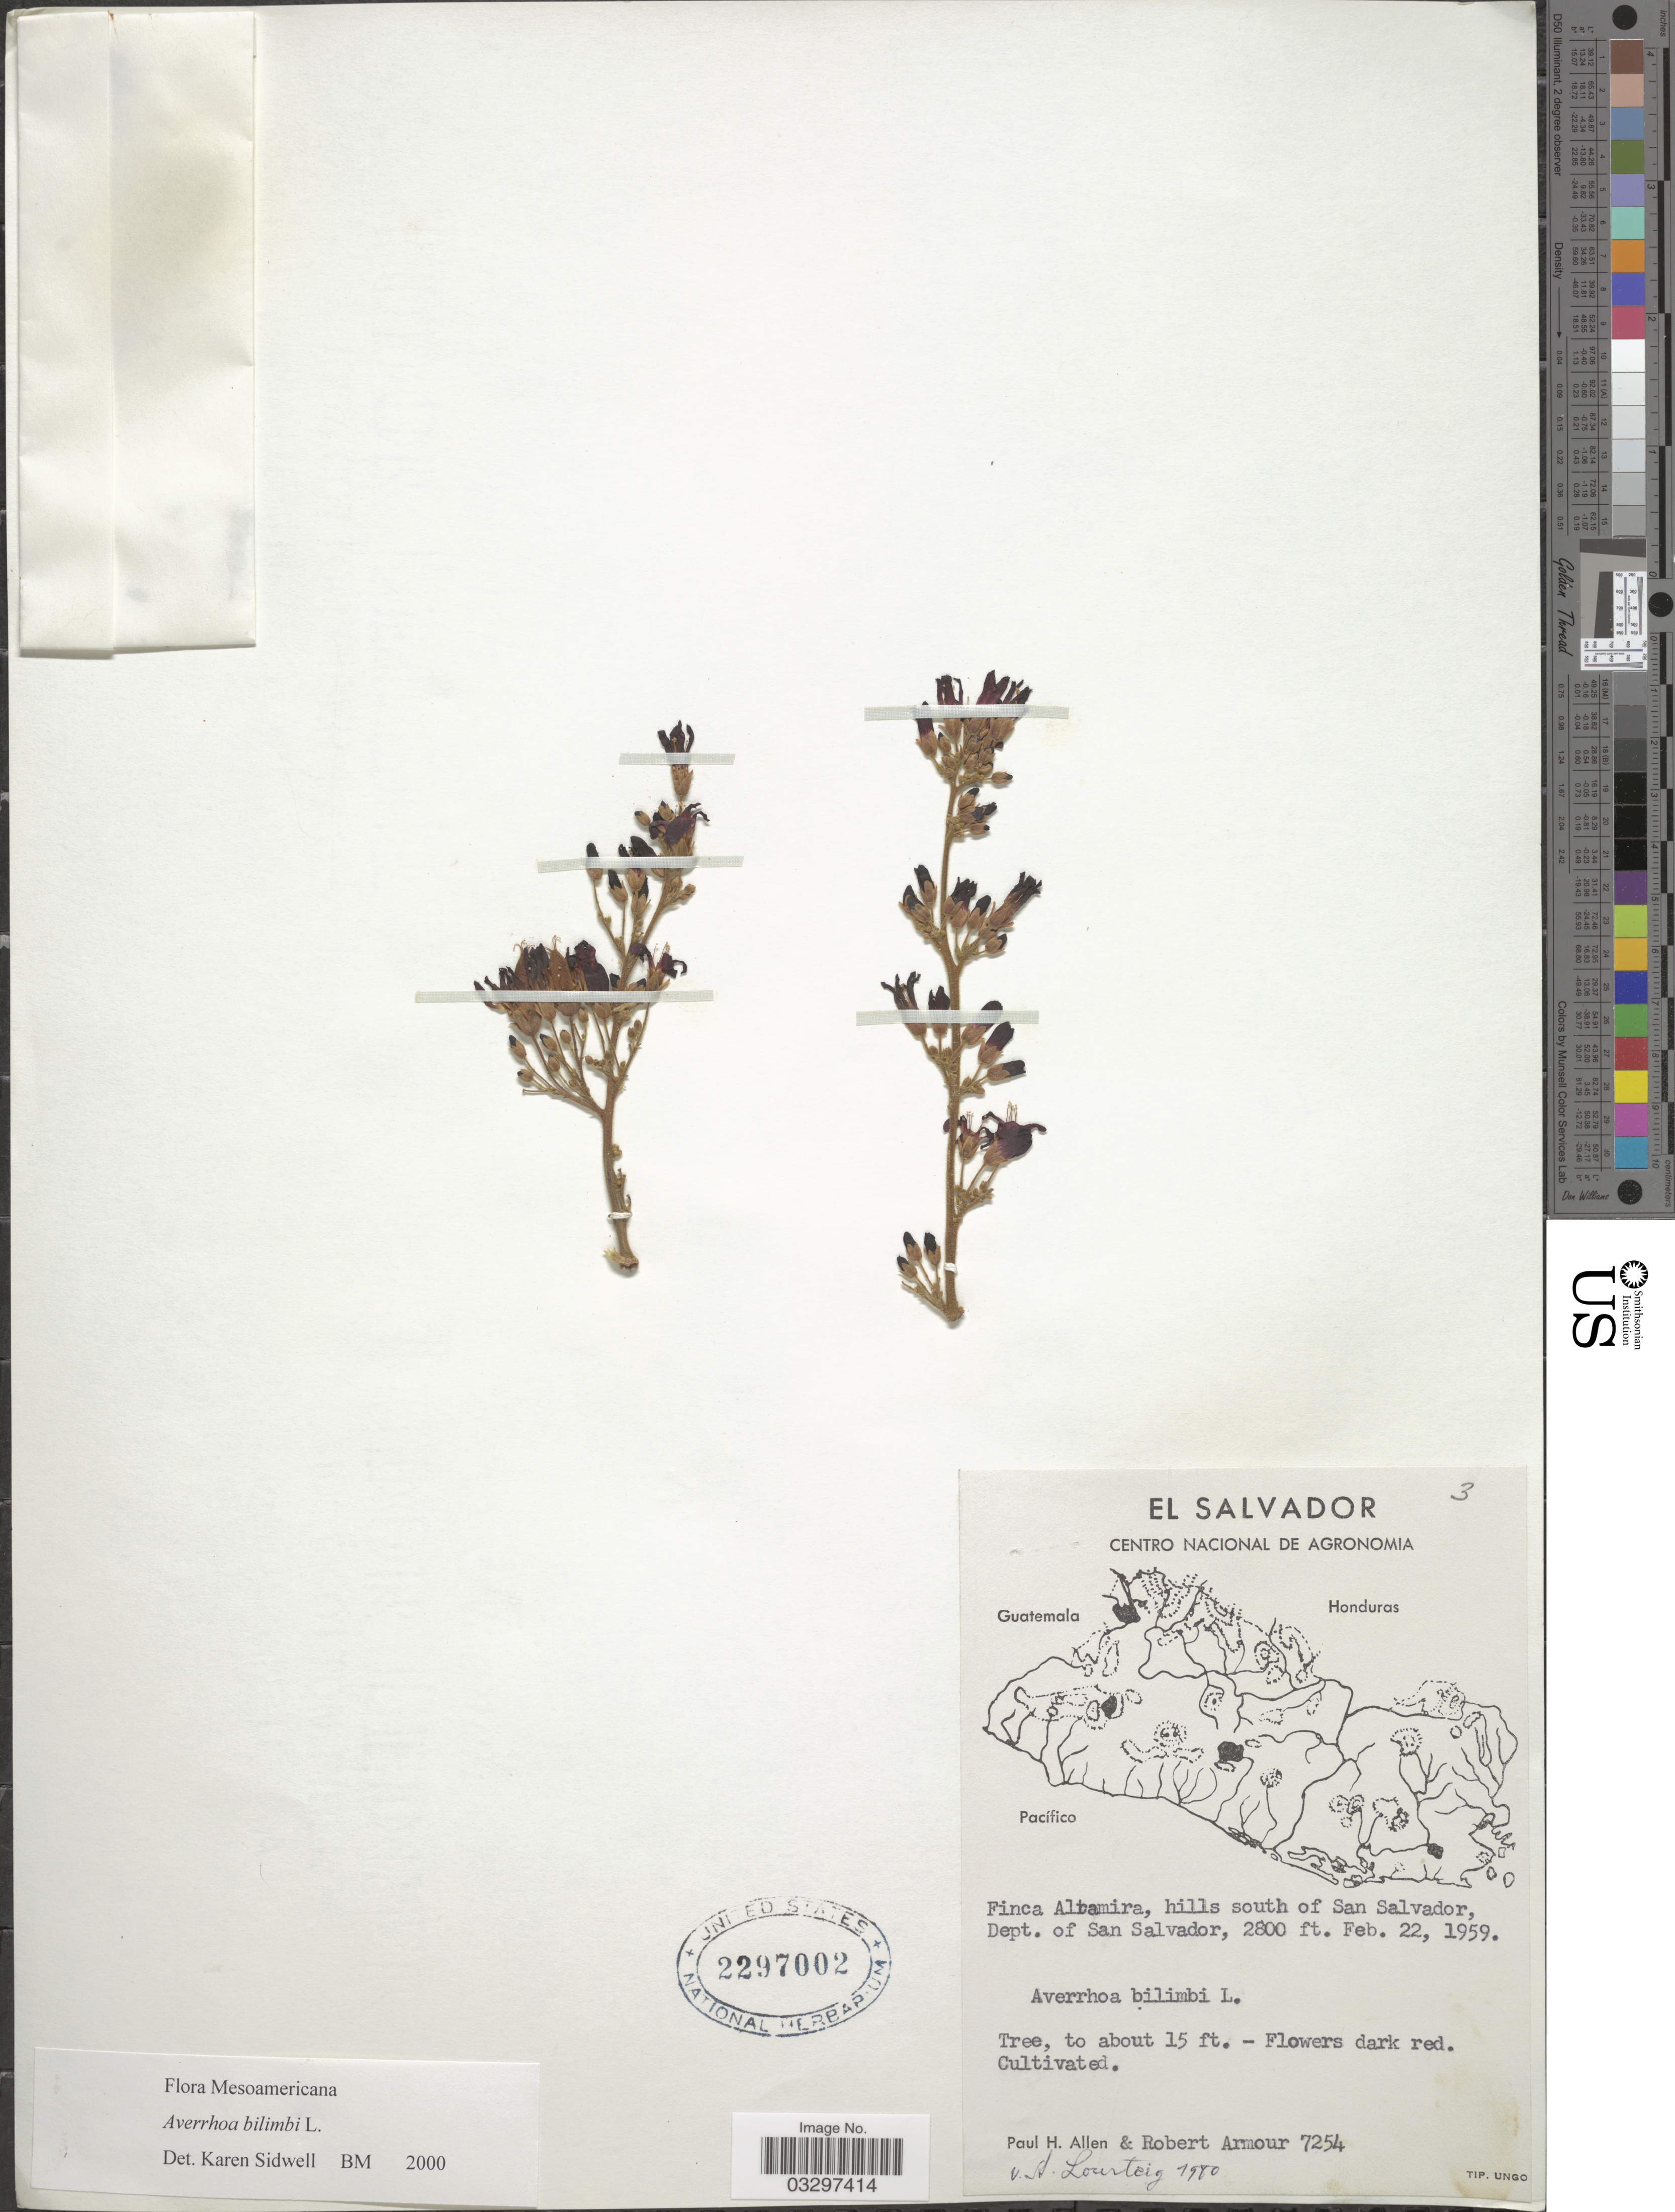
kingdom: Plantae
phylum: Tracheophyta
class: Magnoliopsida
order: Oxalidales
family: Oxalidaceae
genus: Averrhoa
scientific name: Averrhoa bilimbi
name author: L.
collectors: P. H. Allen & R. Armour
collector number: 7254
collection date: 1959-02-22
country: El Salvador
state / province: San Salvador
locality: Finca Altamira, hills south of San Salvador, Dept. of San Salvador.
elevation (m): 853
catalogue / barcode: US 2297002